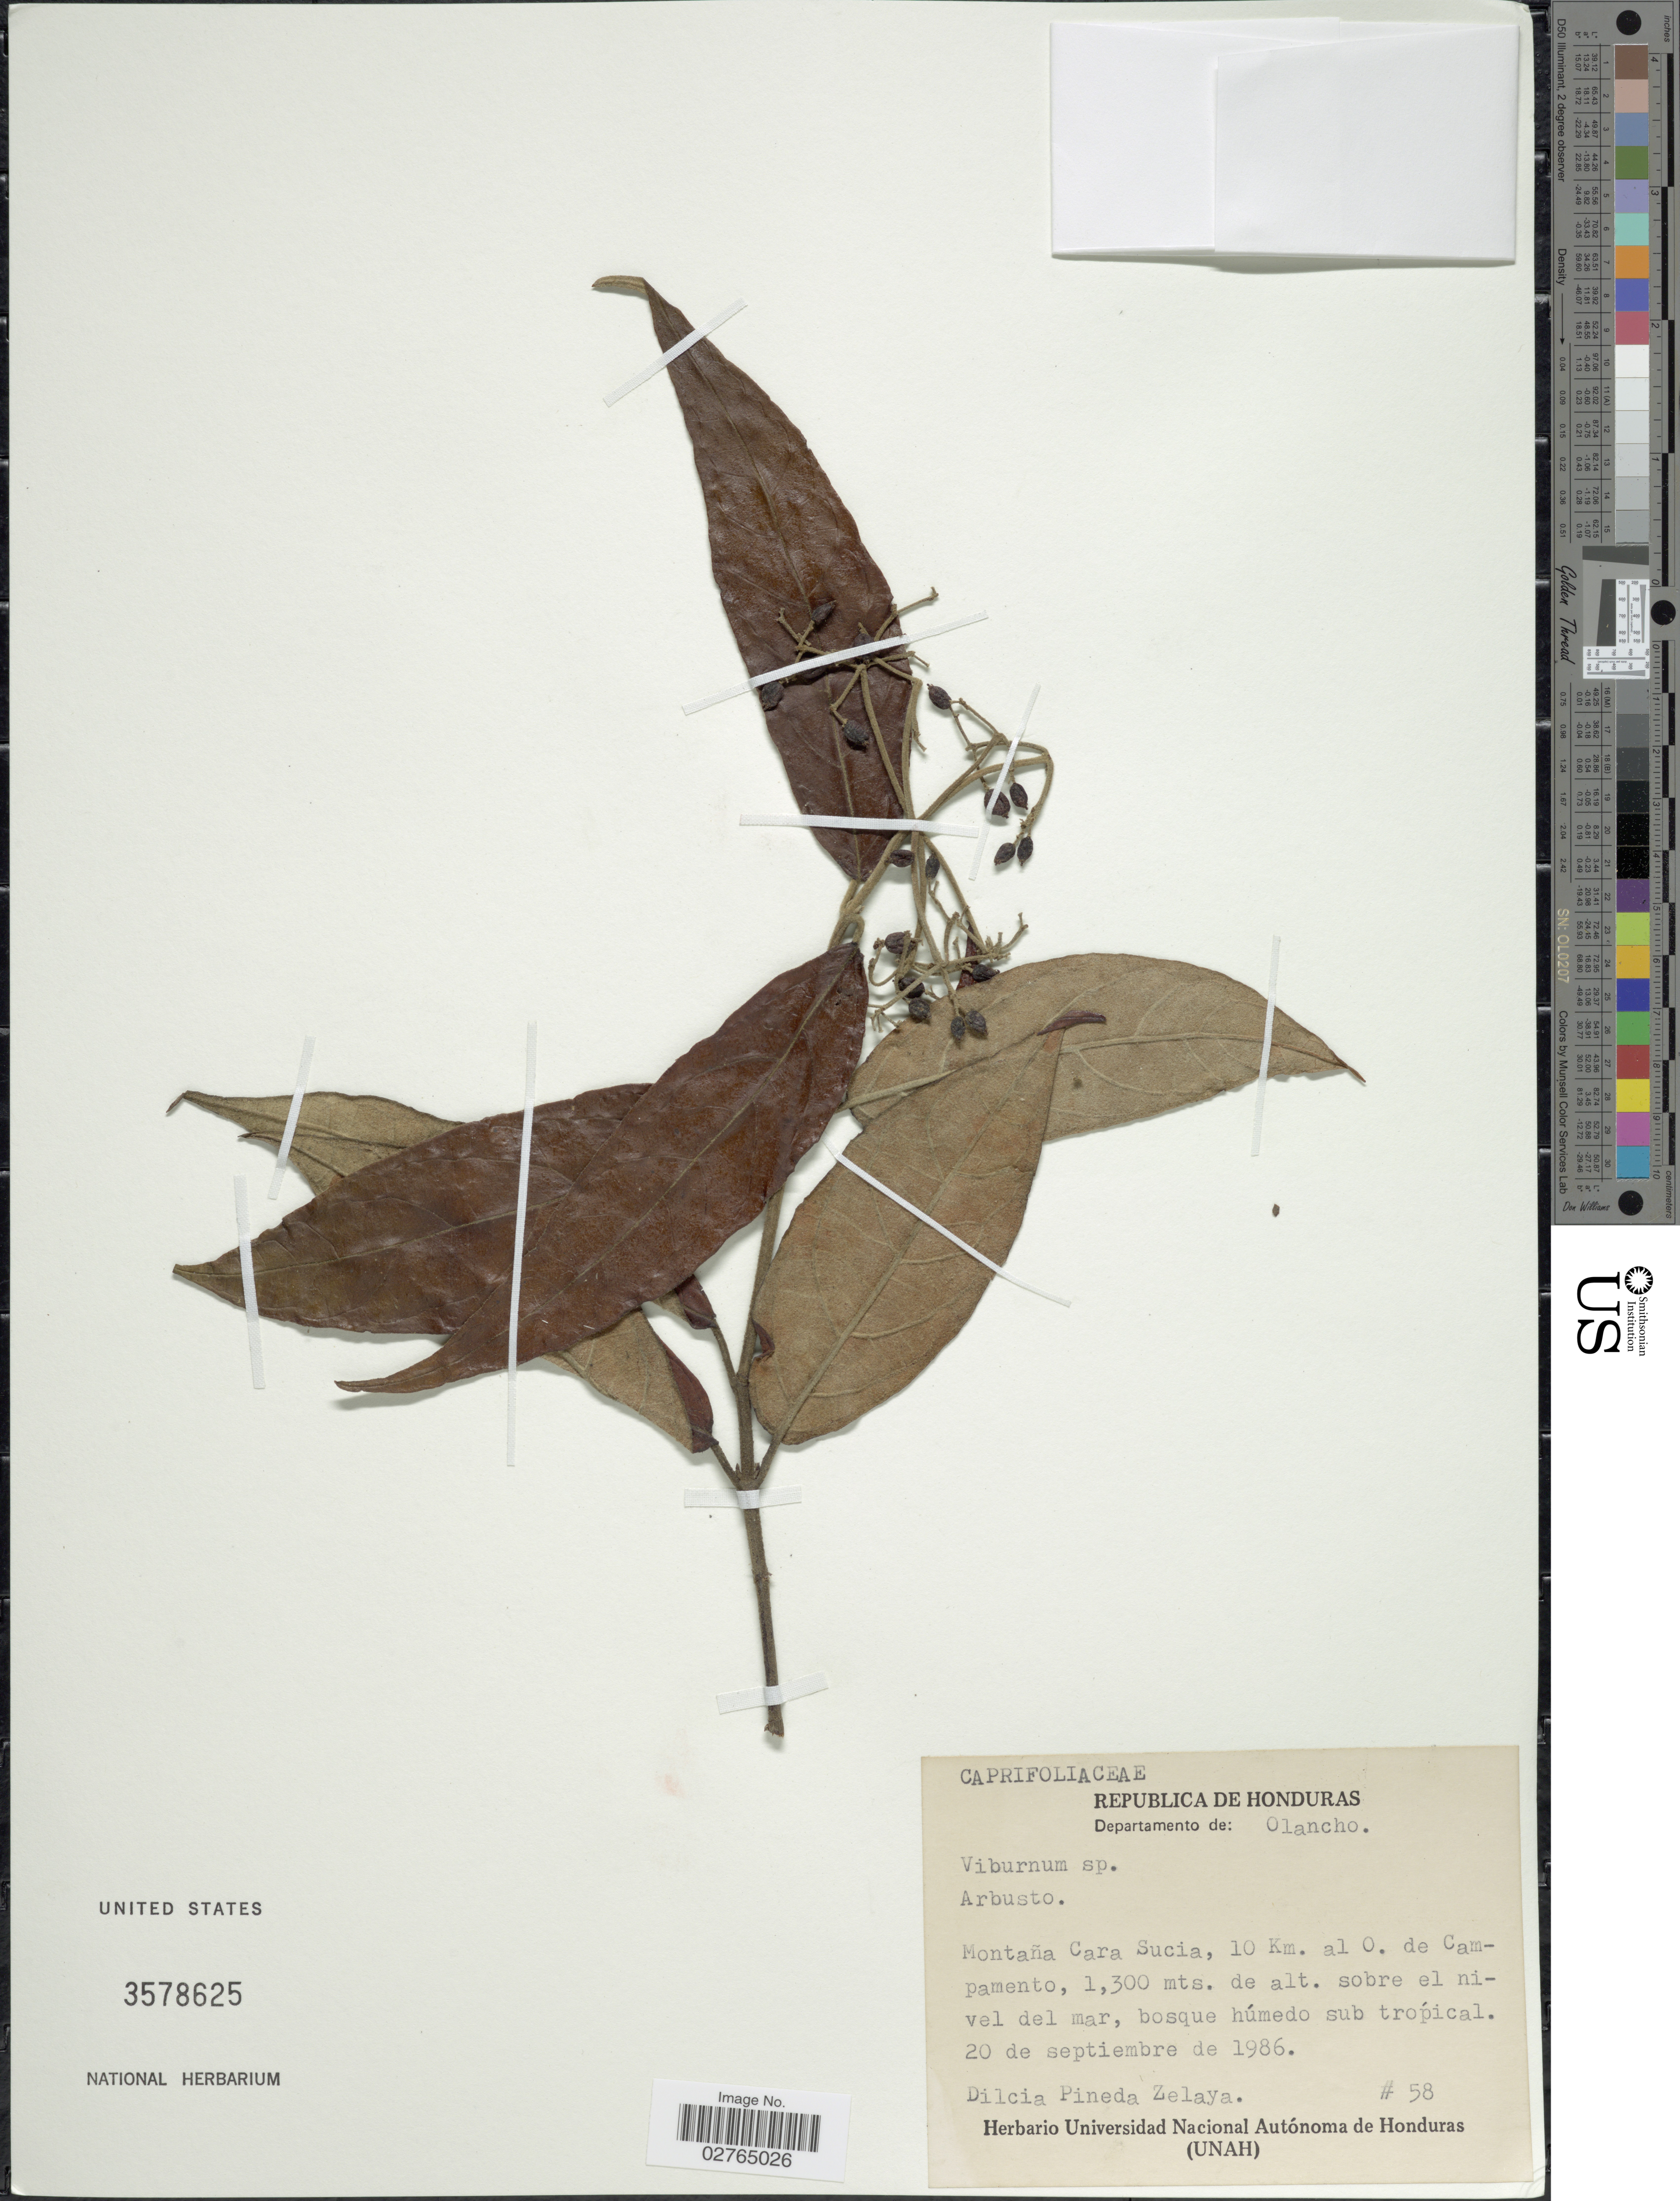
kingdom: Plantae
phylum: Tracheophyta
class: Magnoliopsida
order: Dipsacales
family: Viburnaceae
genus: Viburnum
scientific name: Viburnum sp.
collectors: D. Zelaya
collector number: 58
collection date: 1986-09-20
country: Honduras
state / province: Olancho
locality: Departamento de: Olancho. Montaña Cara Sucia, 10 Km. al O. de Campamento.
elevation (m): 1300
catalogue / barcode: US 3578625